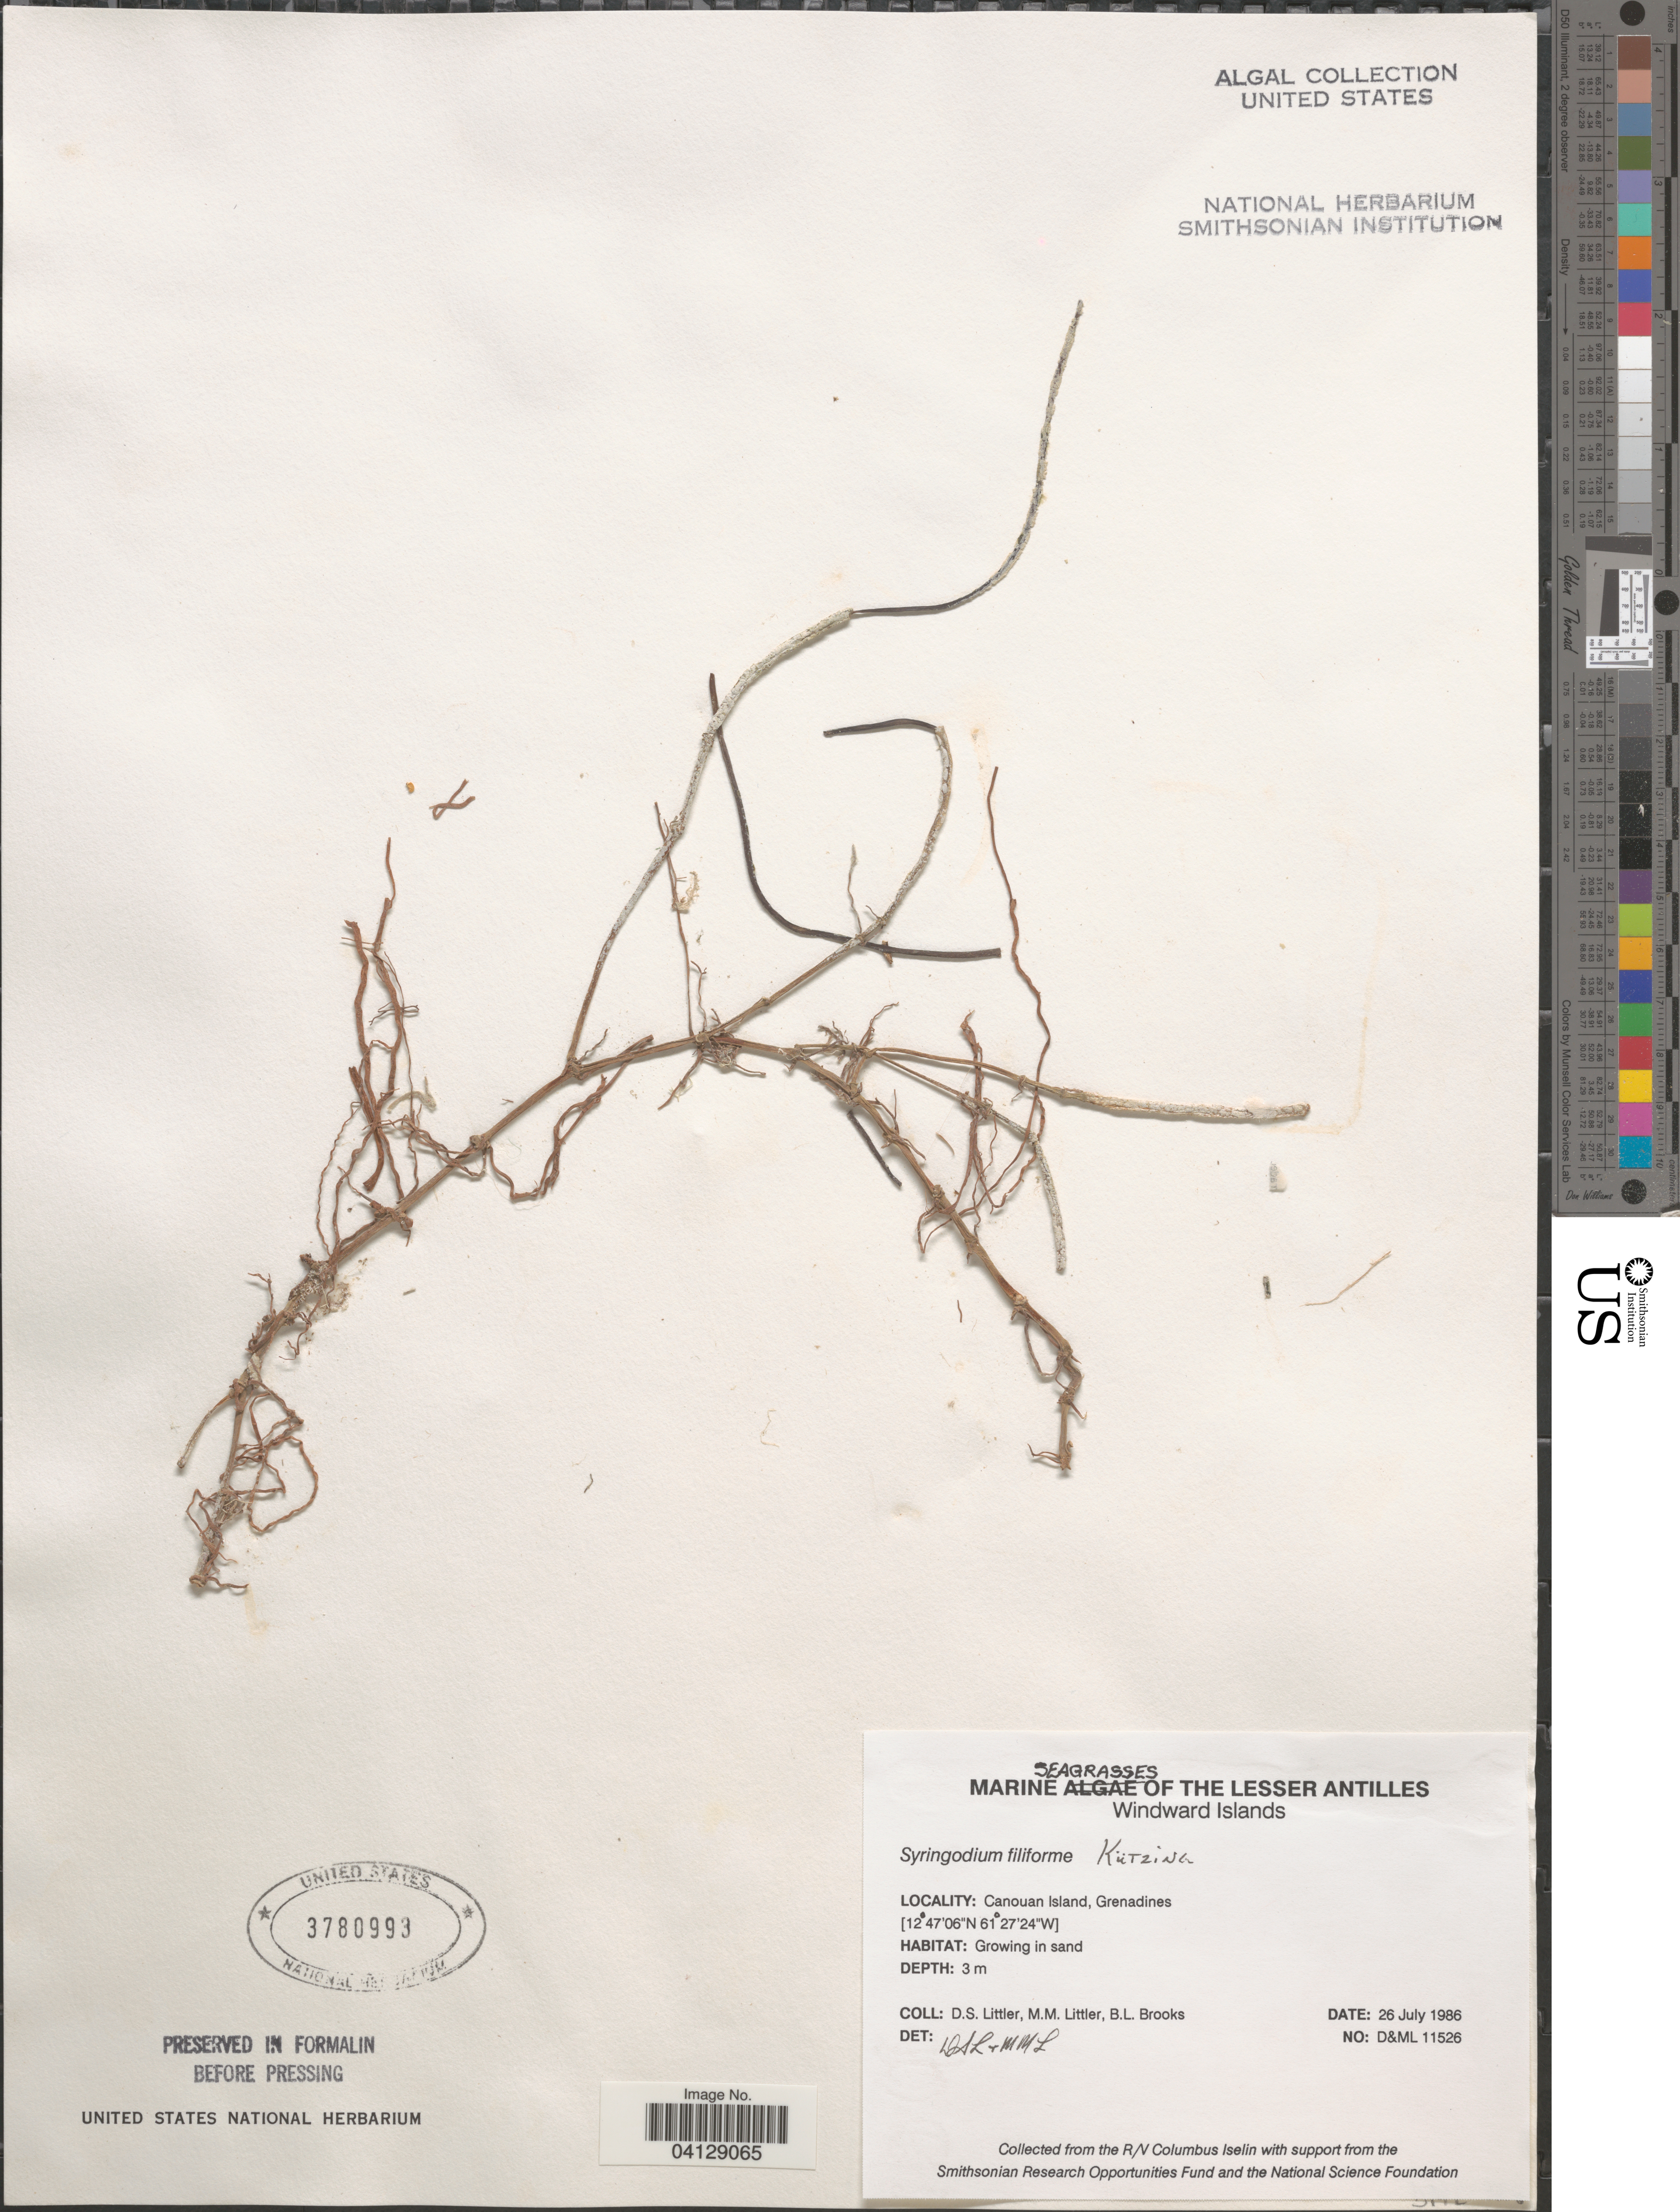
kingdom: Plantae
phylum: Tracheophyta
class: Liliopsida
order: Alismatales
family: Cymodoceaceae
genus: Syringodium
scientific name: Syringodium filiforme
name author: Kütz.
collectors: D. S. Littler & B. Brooks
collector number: D&ML11526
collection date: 1986-07-26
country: St. Vincent - Grenadines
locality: The Lesser Antilles. Windward Islands. Canouan Island, Grenadines.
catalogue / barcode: US 3780993